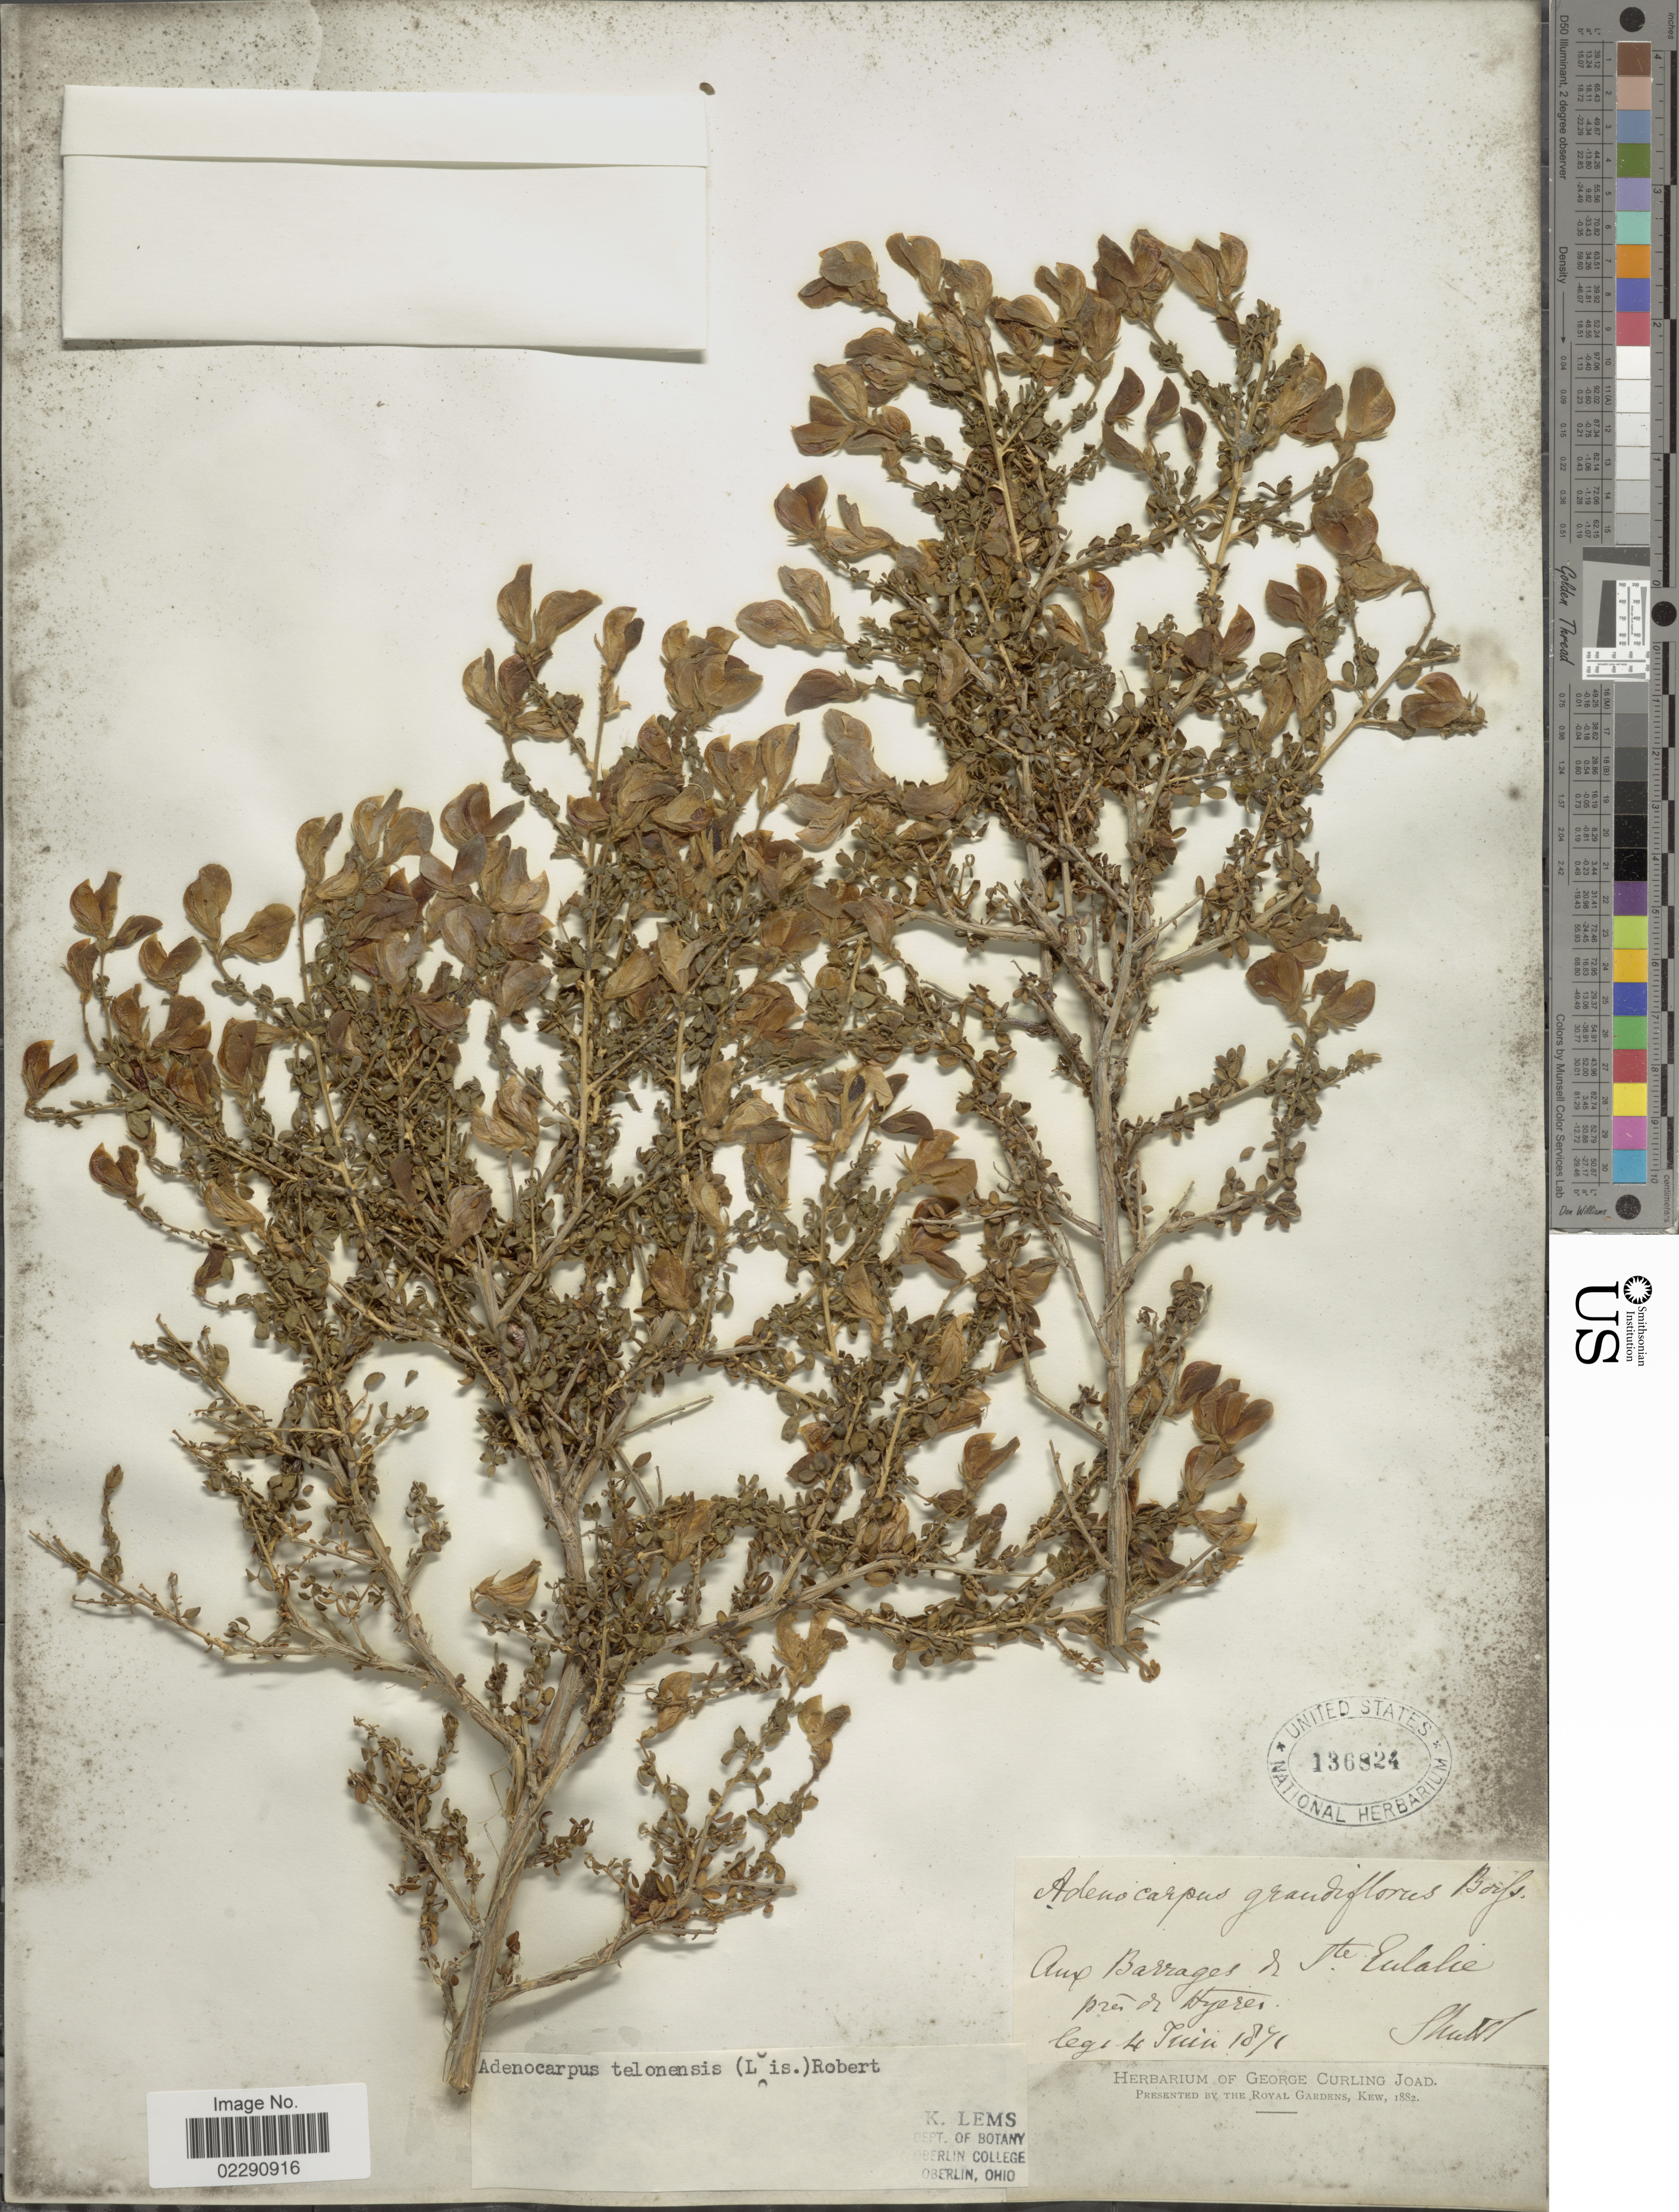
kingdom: Plantae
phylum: Tracheophyta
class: Magnoliopsida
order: Fabales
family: Fabaceae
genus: Adenocarpus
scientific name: Adenocarpus telonensis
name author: (Loisel.) DC.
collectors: -. Shultz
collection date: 1871-06-04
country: France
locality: Aux Barrages de HteEulalie pres de Hyeres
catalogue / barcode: US 136824